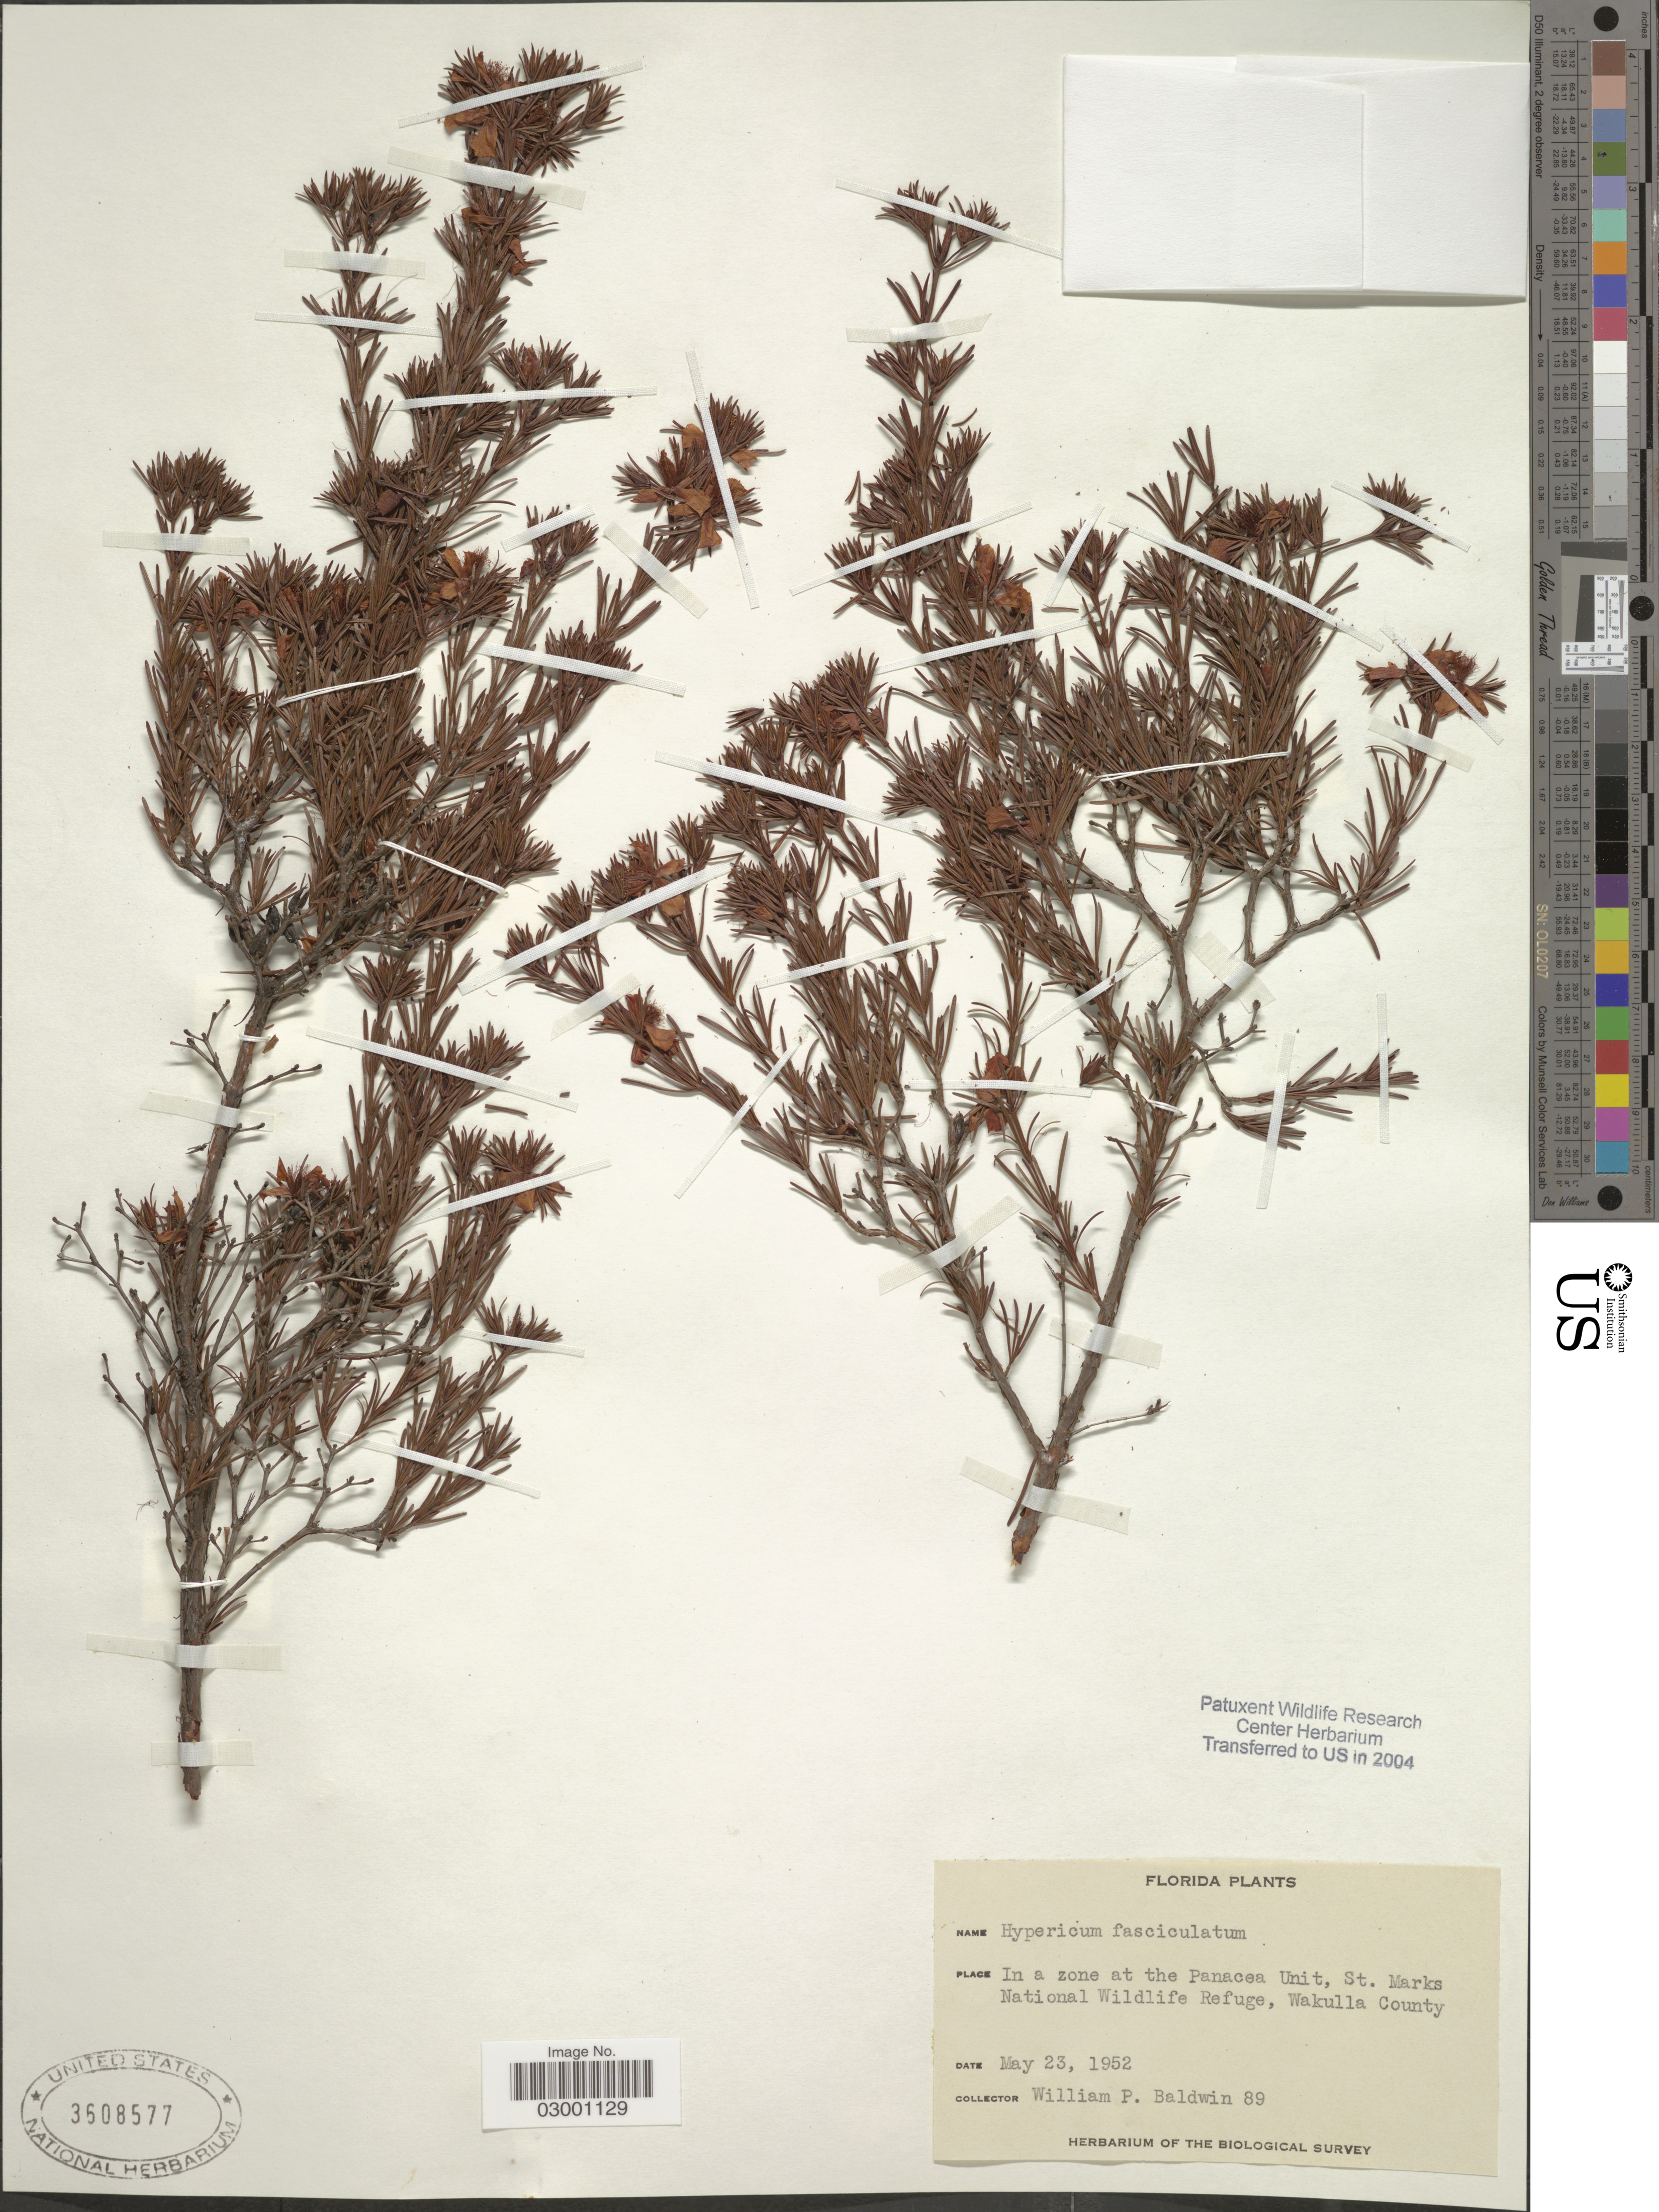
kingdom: Plantae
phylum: Tracheophyta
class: Magnoliopsida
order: Malpighiales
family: Hypericaceae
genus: Hypericum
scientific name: Hypericum fasciculatum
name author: Lam.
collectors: W. Baldwin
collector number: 89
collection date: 1952-05-23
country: United States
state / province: Florida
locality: In a zone at the Panacea Unit, St. Marks National Wildlife Refuge, Wakulla County.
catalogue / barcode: US 3608577